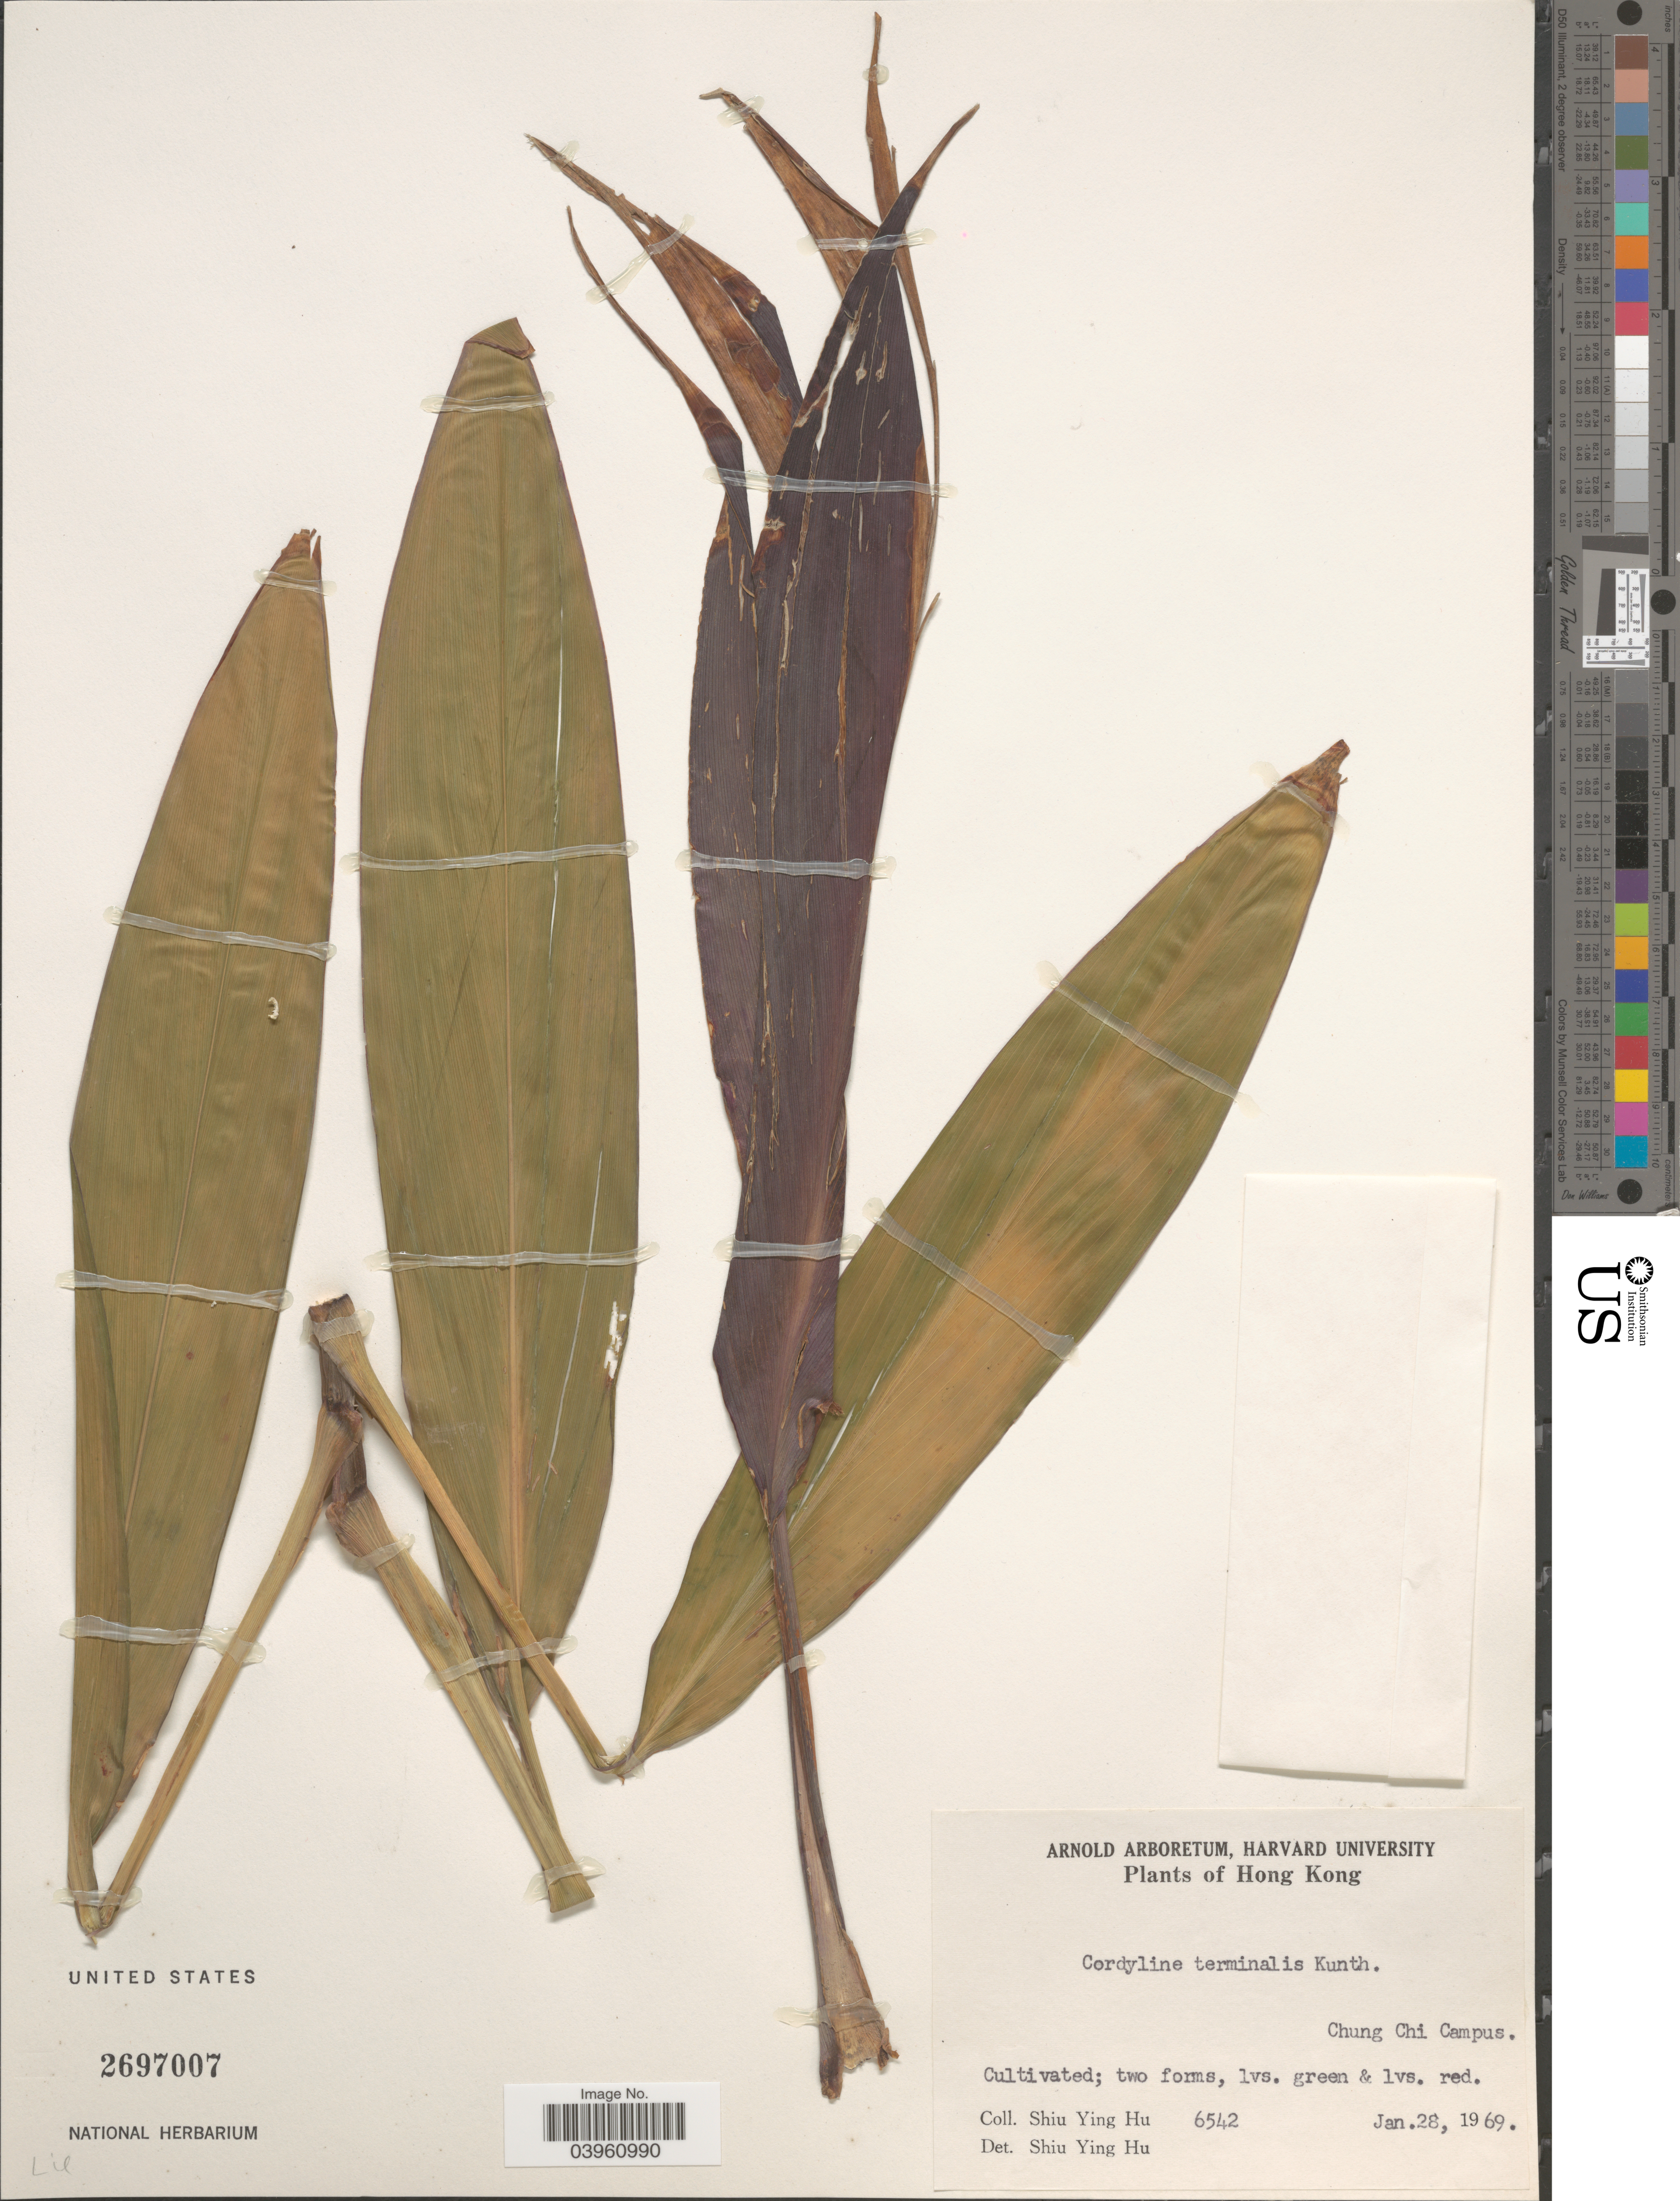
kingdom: Plantae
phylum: Tracheophyta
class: Liliopsida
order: Asparagales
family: Asparagaceae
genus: Cordyline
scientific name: Cordyline terminalis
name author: (L.) Kunth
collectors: S. Y. Hu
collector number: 6542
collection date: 1969-01-28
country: China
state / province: Hong Kong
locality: Chung Chi Campus.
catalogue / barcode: US 2697007